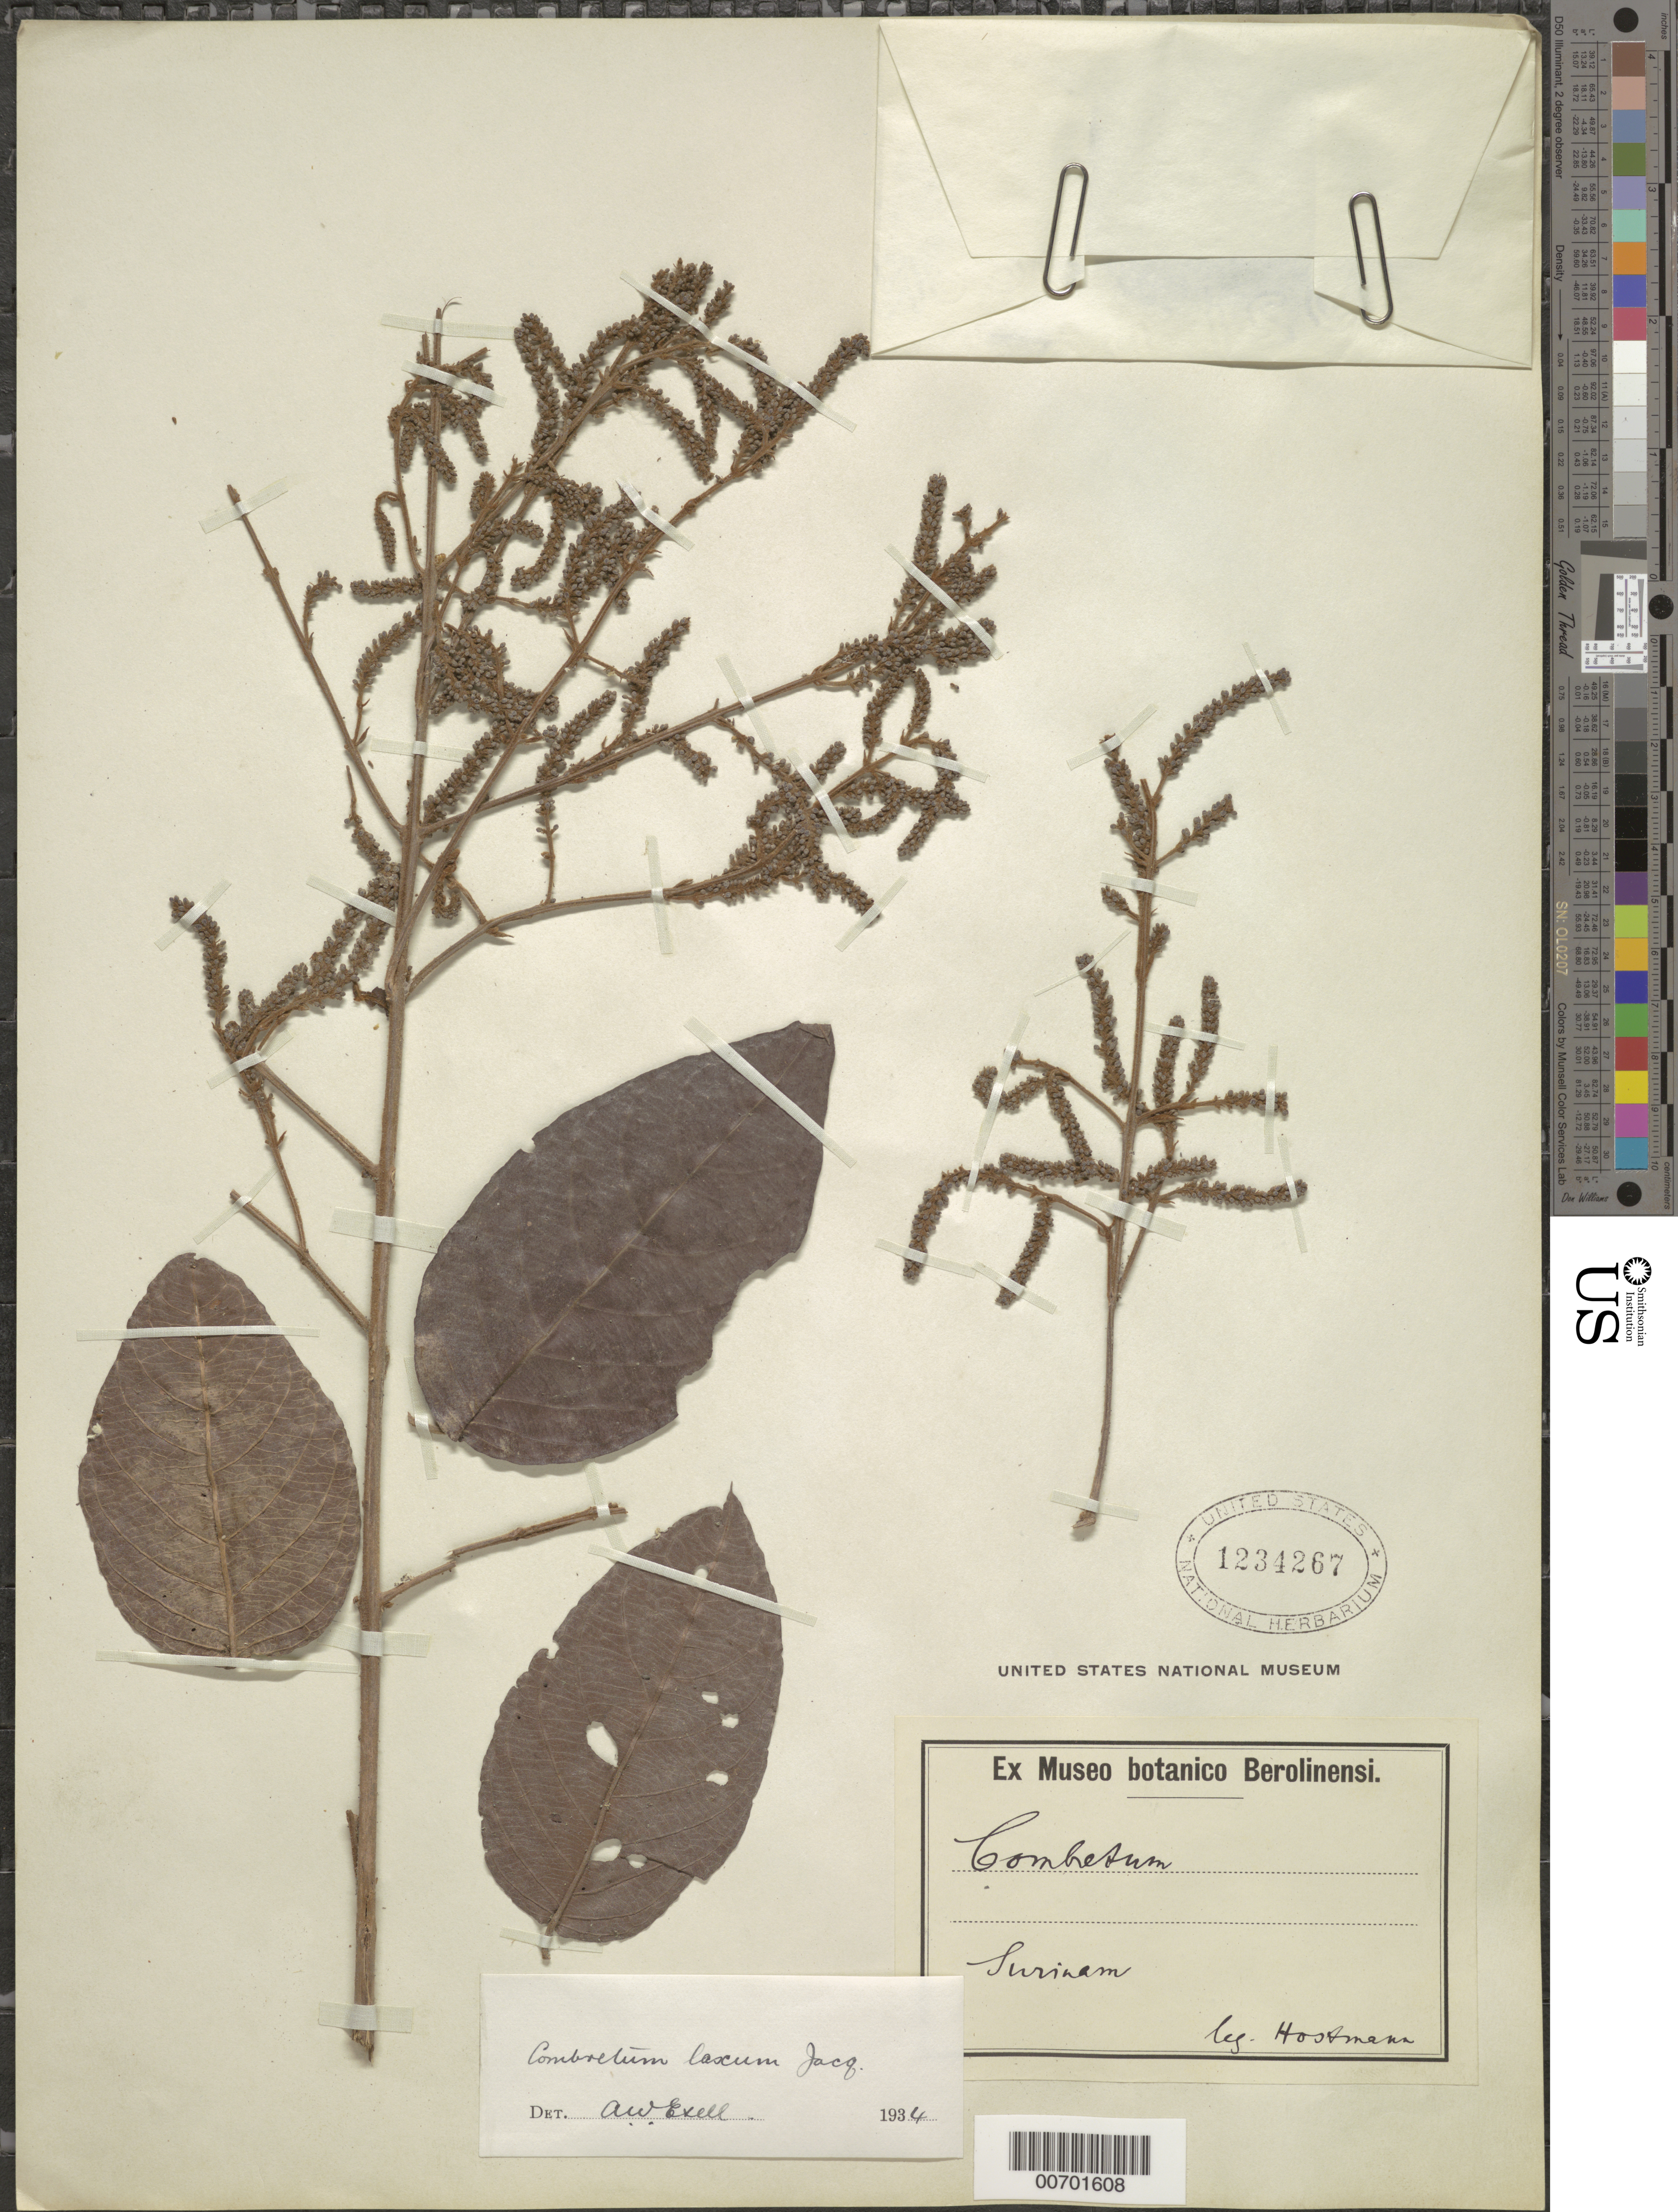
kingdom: Plantae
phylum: Tracheophyta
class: Magnoliopsida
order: Myrtales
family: Combretaceae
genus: Combretum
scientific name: Combretum laxum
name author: Jacq.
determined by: Exell, A. W.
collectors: F. Hostmann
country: Suriname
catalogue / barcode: US 1234267